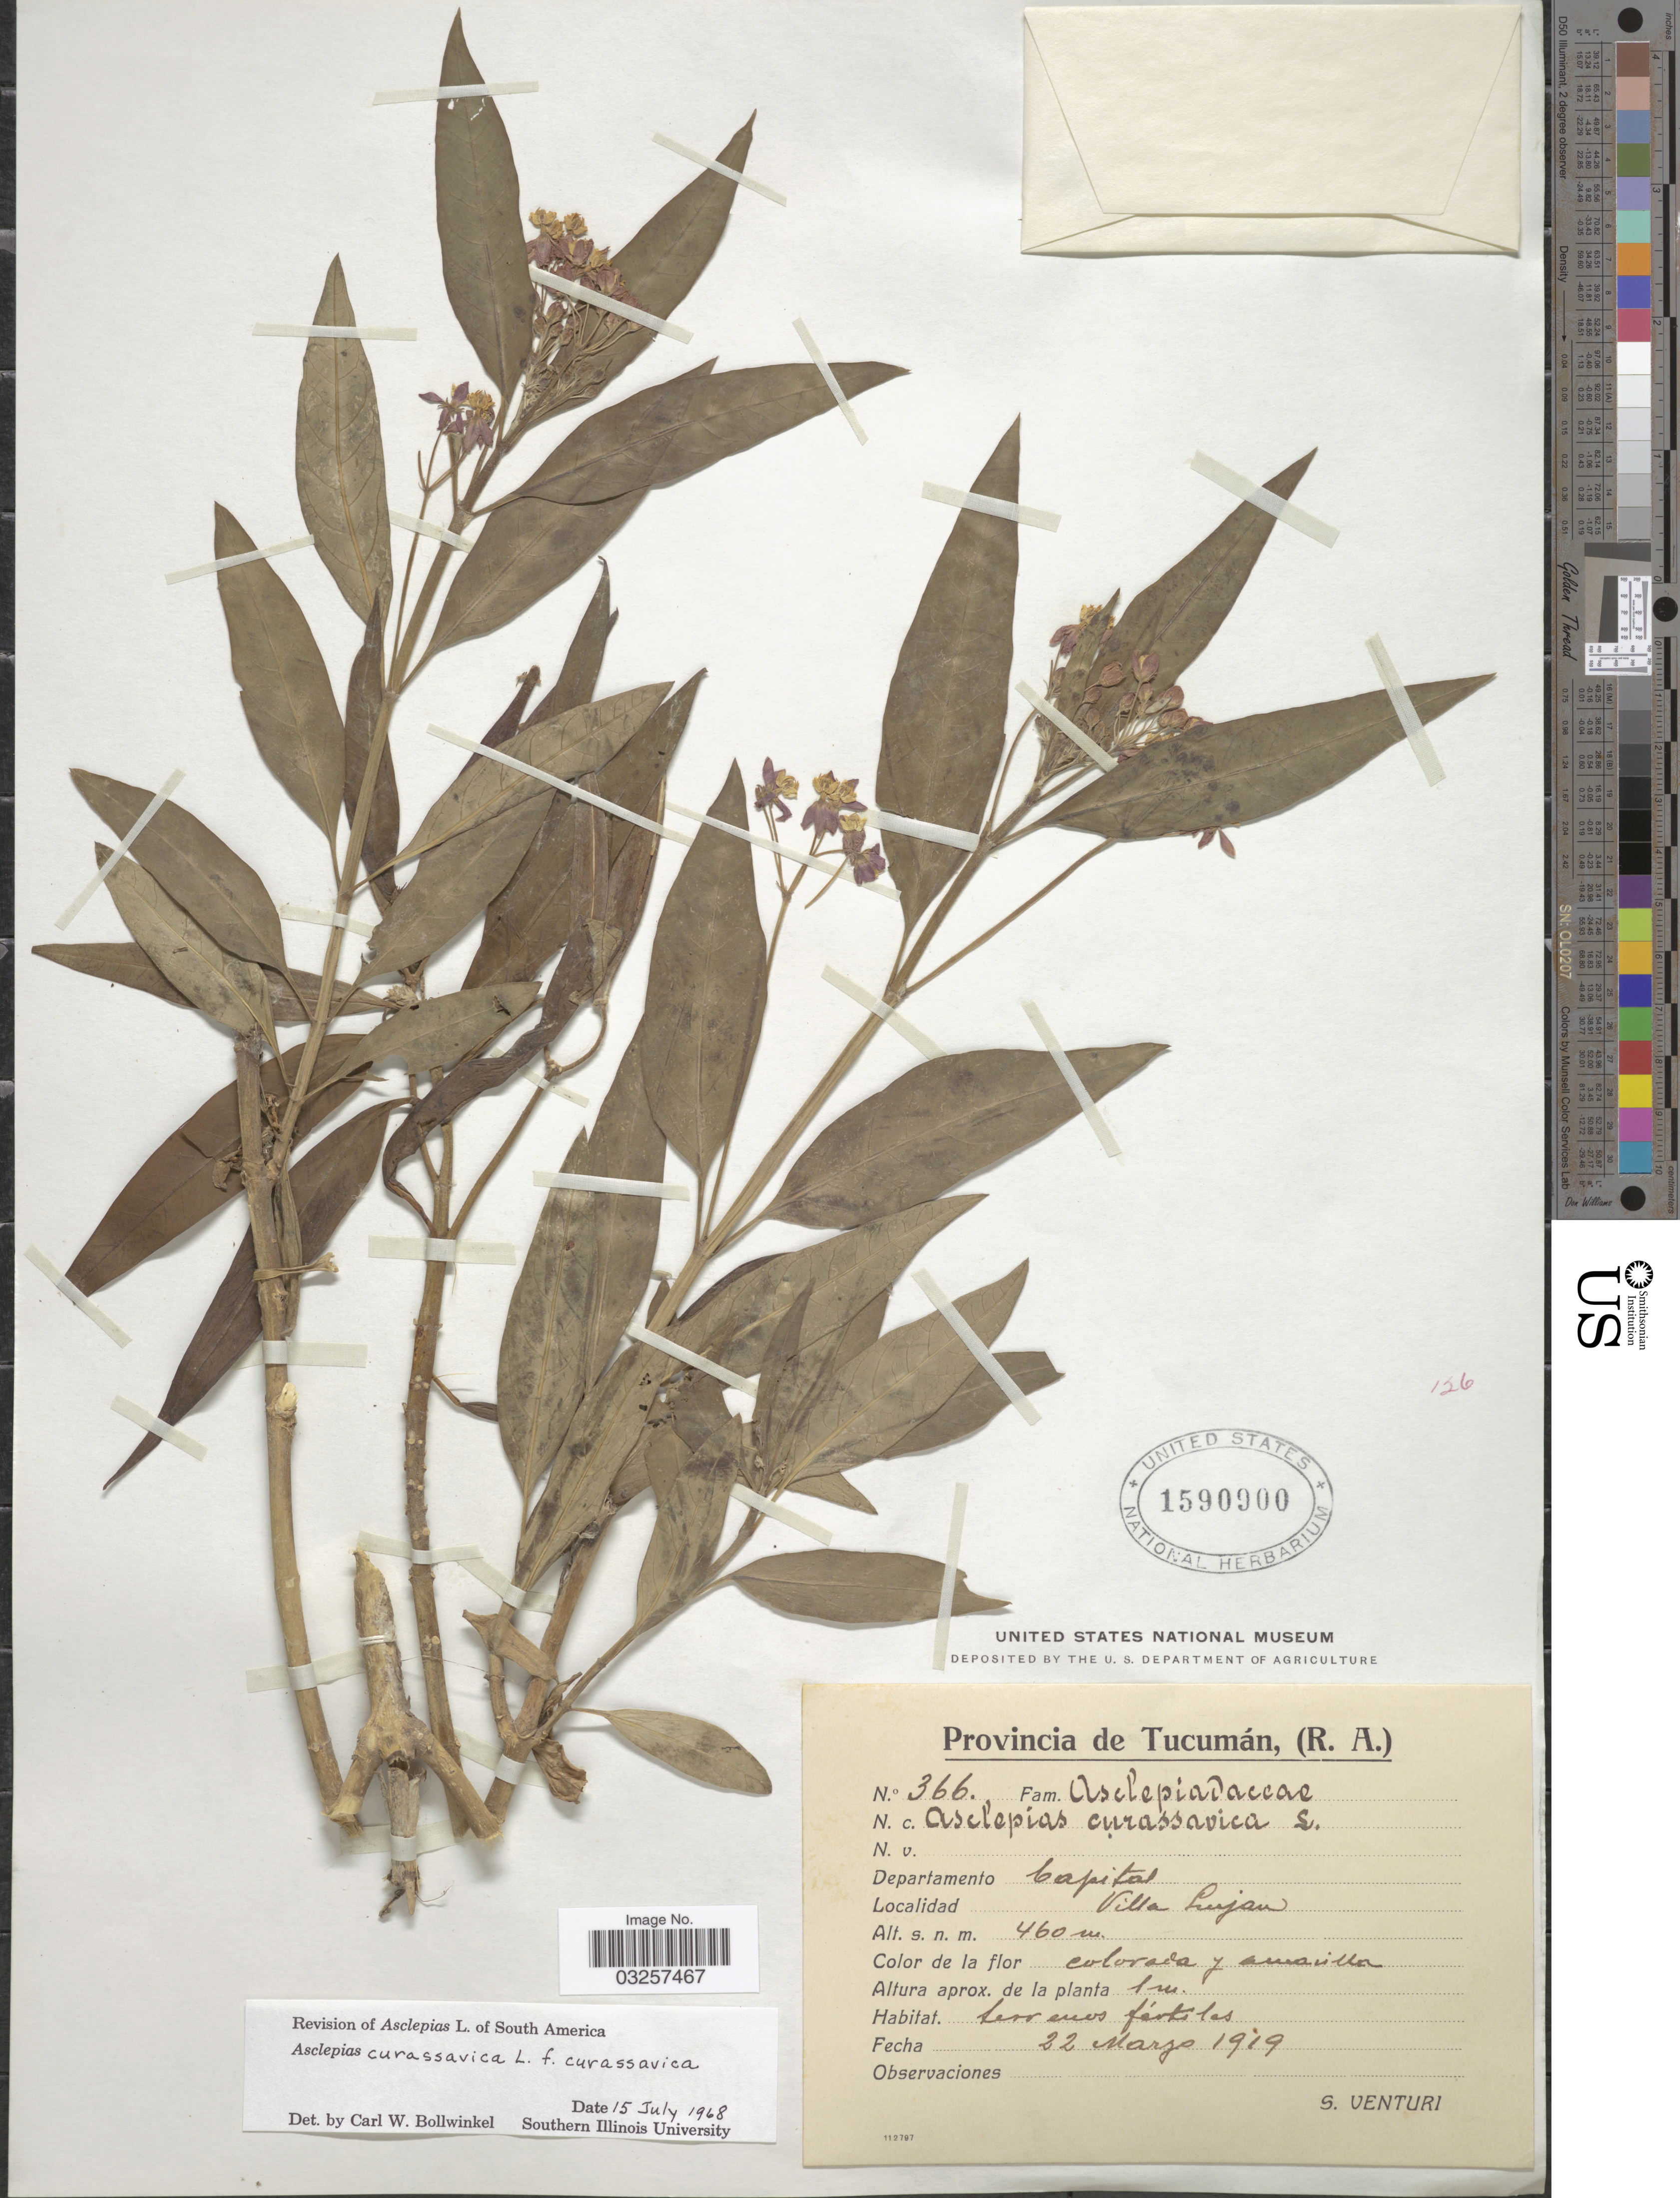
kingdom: Plantae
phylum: Tracheophyta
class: Magnoliopsida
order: Gentianales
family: Apocynaceae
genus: Asclepias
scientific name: Asclepias curassavica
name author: L.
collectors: S. Venturi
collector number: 366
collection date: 1919-03-22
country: Argentina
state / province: Tucuman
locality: Provincia de Tucumán. Departamento Capital. Villa Lujan.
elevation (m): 460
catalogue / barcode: US 1590900